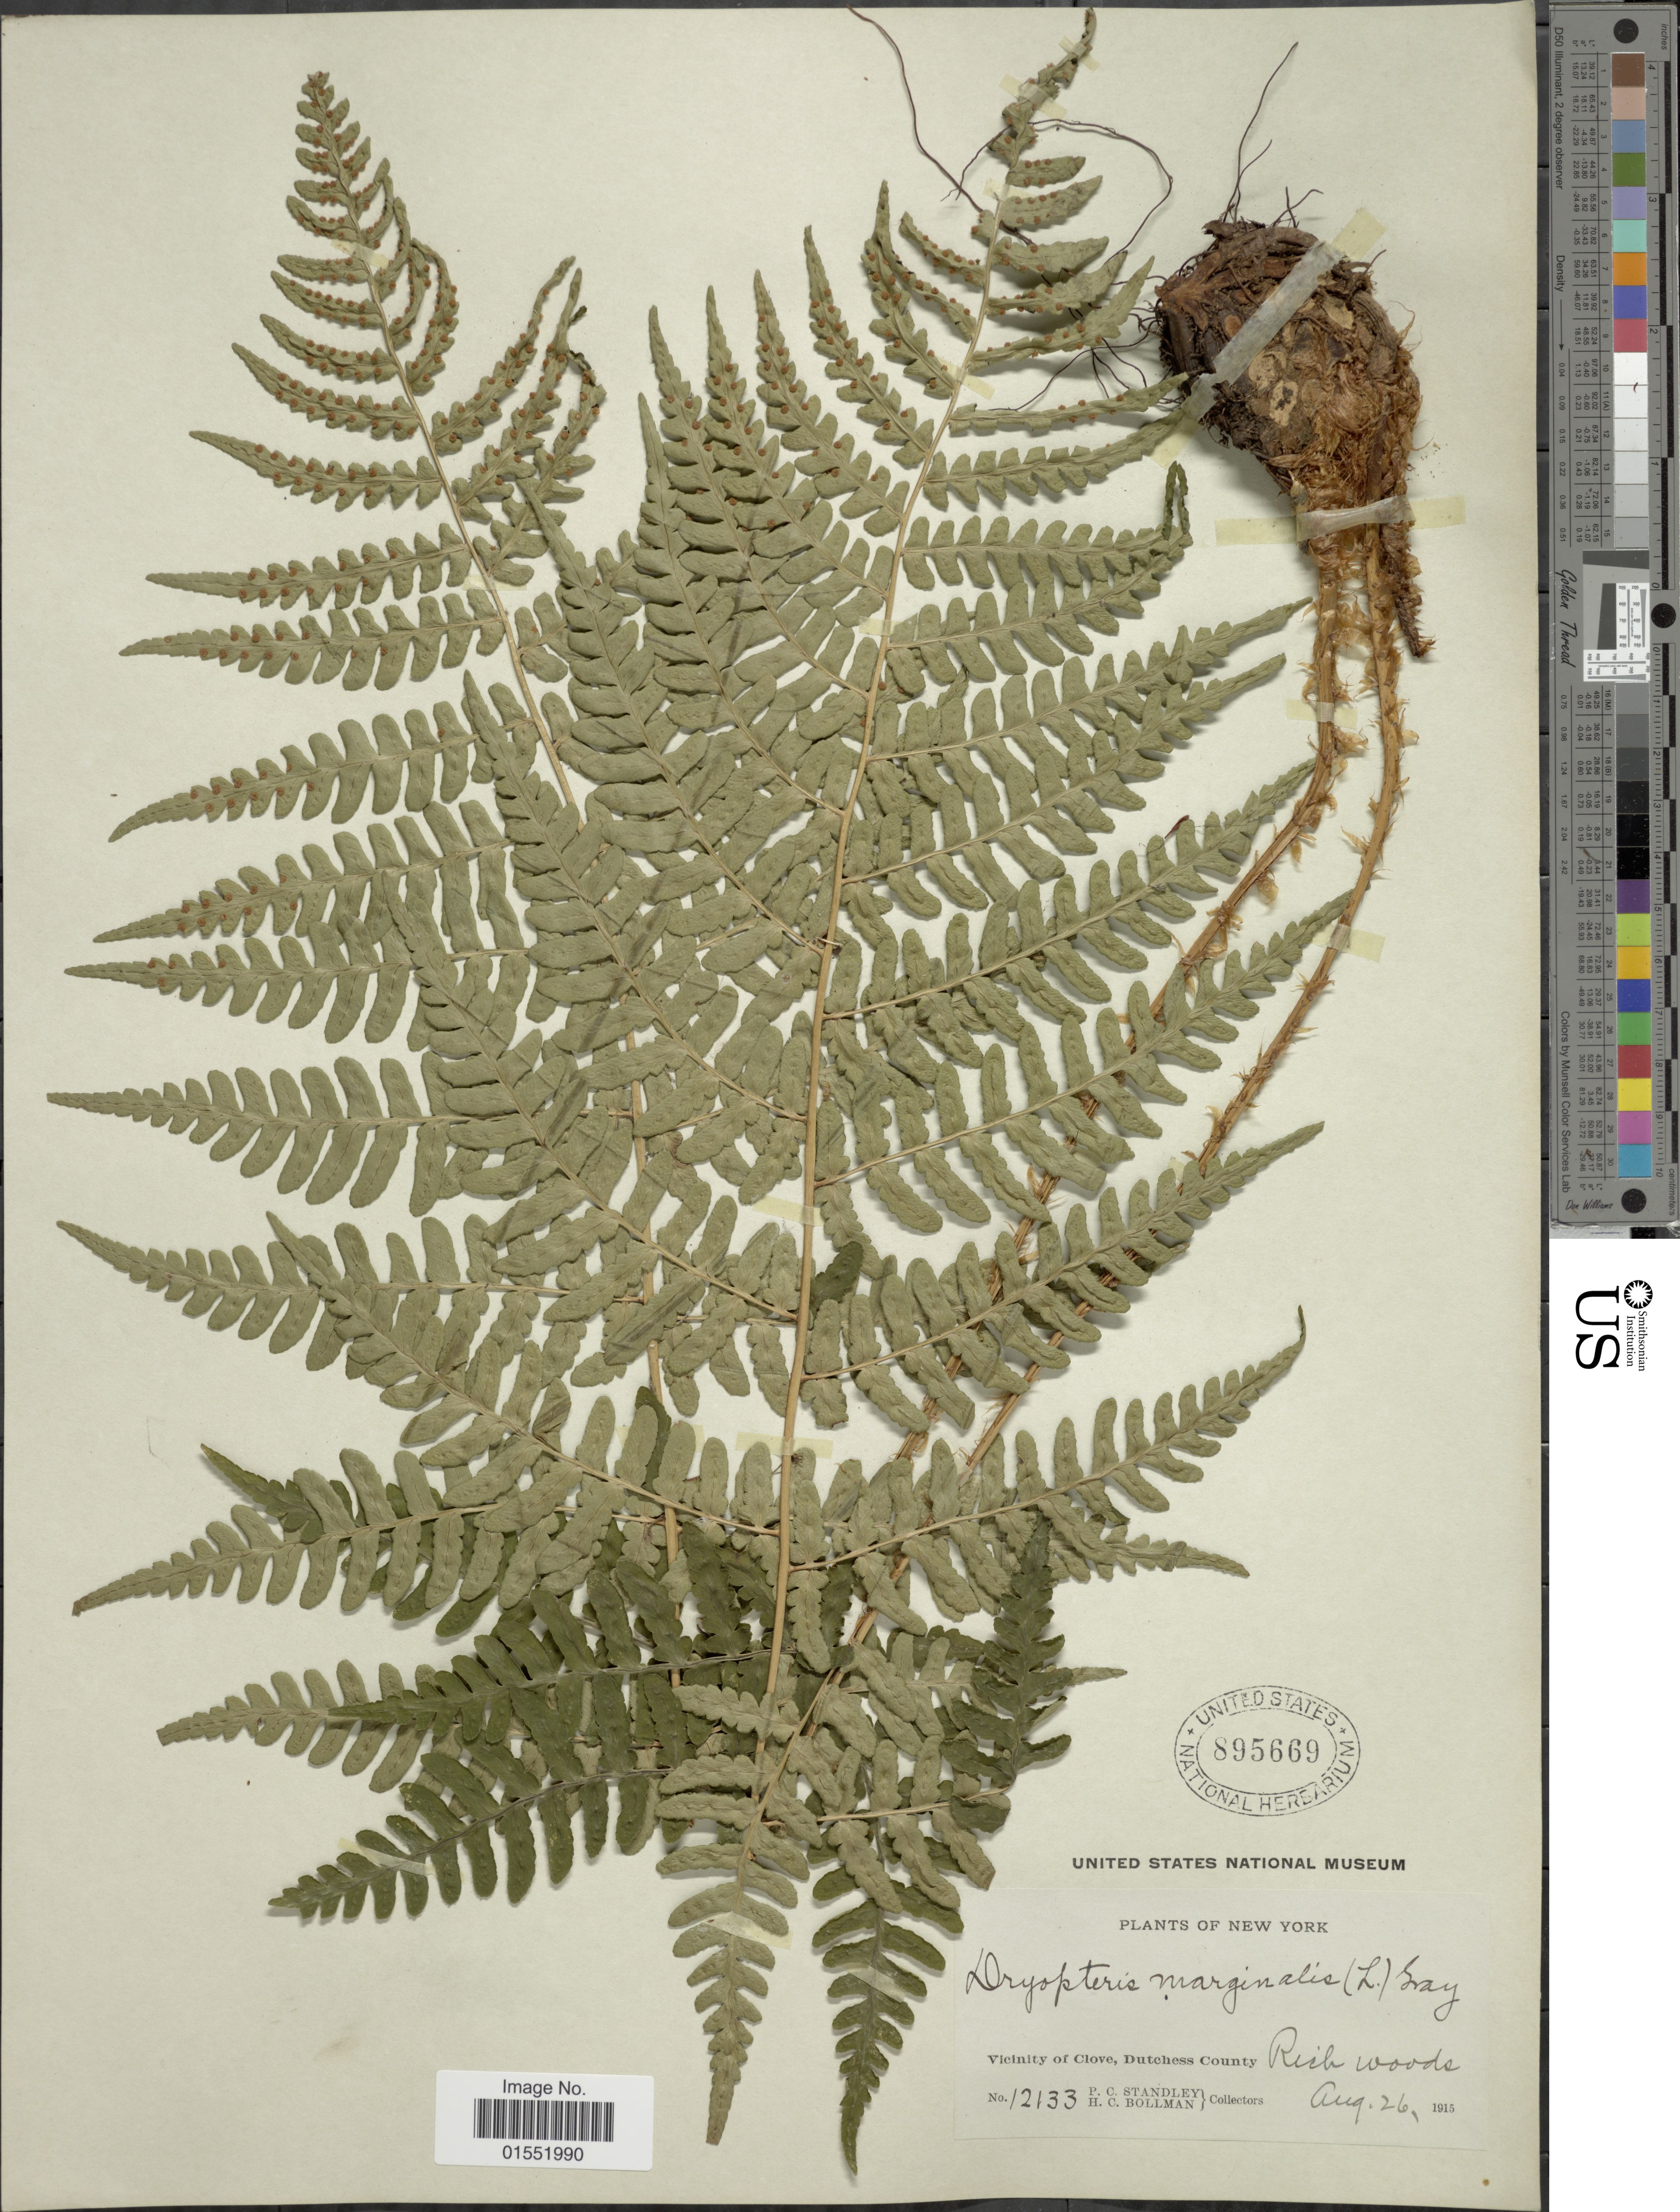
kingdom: Plantae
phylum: Tracheophyta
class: Polypodiopsida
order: Polypodiales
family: Dryopteridaceae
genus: Dryopteris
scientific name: Dryopteris marginalis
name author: (L.) A. Gray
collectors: P. C. Standley & H. C. Bollman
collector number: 12133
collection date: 1915-08-26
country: United States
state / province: New York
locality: Vicinity of Clove, Dutchess County. Rich woods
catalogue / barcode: US 895669